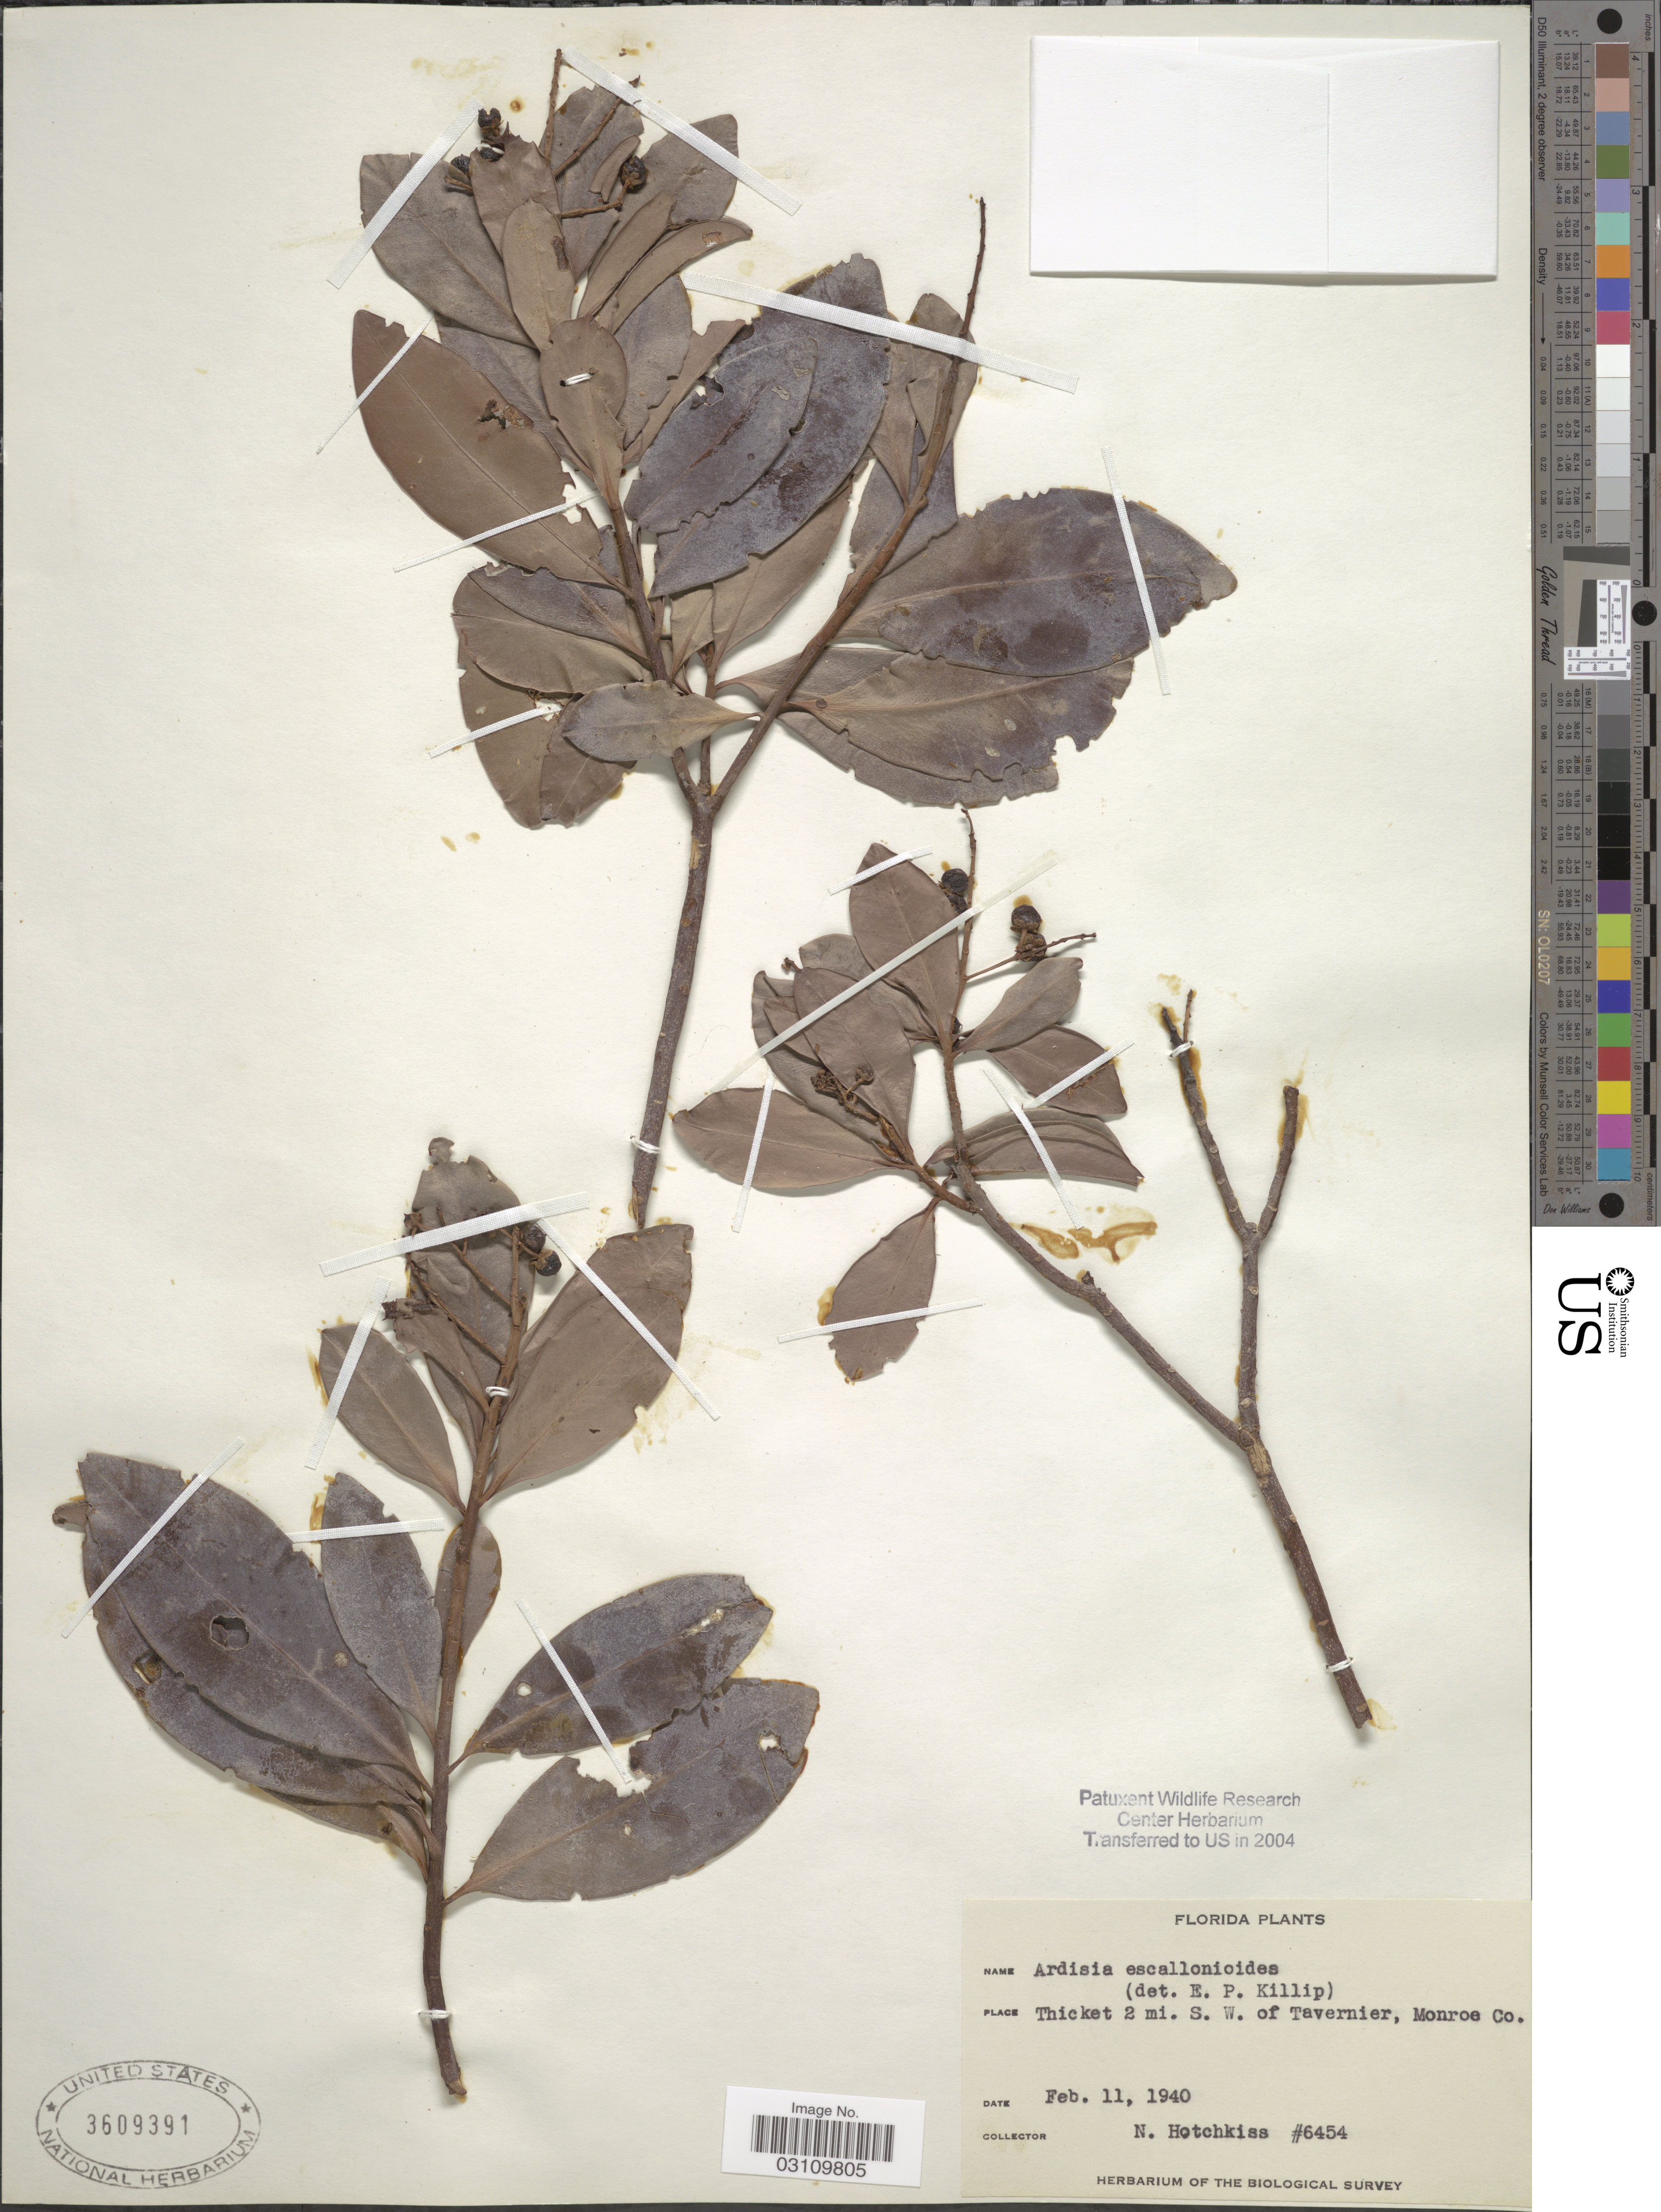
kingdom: Plantae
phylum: Tracheophyta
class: Magnoliopsida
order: Ericales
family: Primulaceae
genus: Ardisia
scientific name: Ardisia escallonioides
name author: Schltdl. & Cham.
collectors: N. Hotchkiss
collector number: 6454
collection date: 1940-02-11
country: United States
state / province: Florida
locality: Thicket 2 mi. S.W. of Tavernier, Monroe Co.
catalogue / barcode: US 3609391